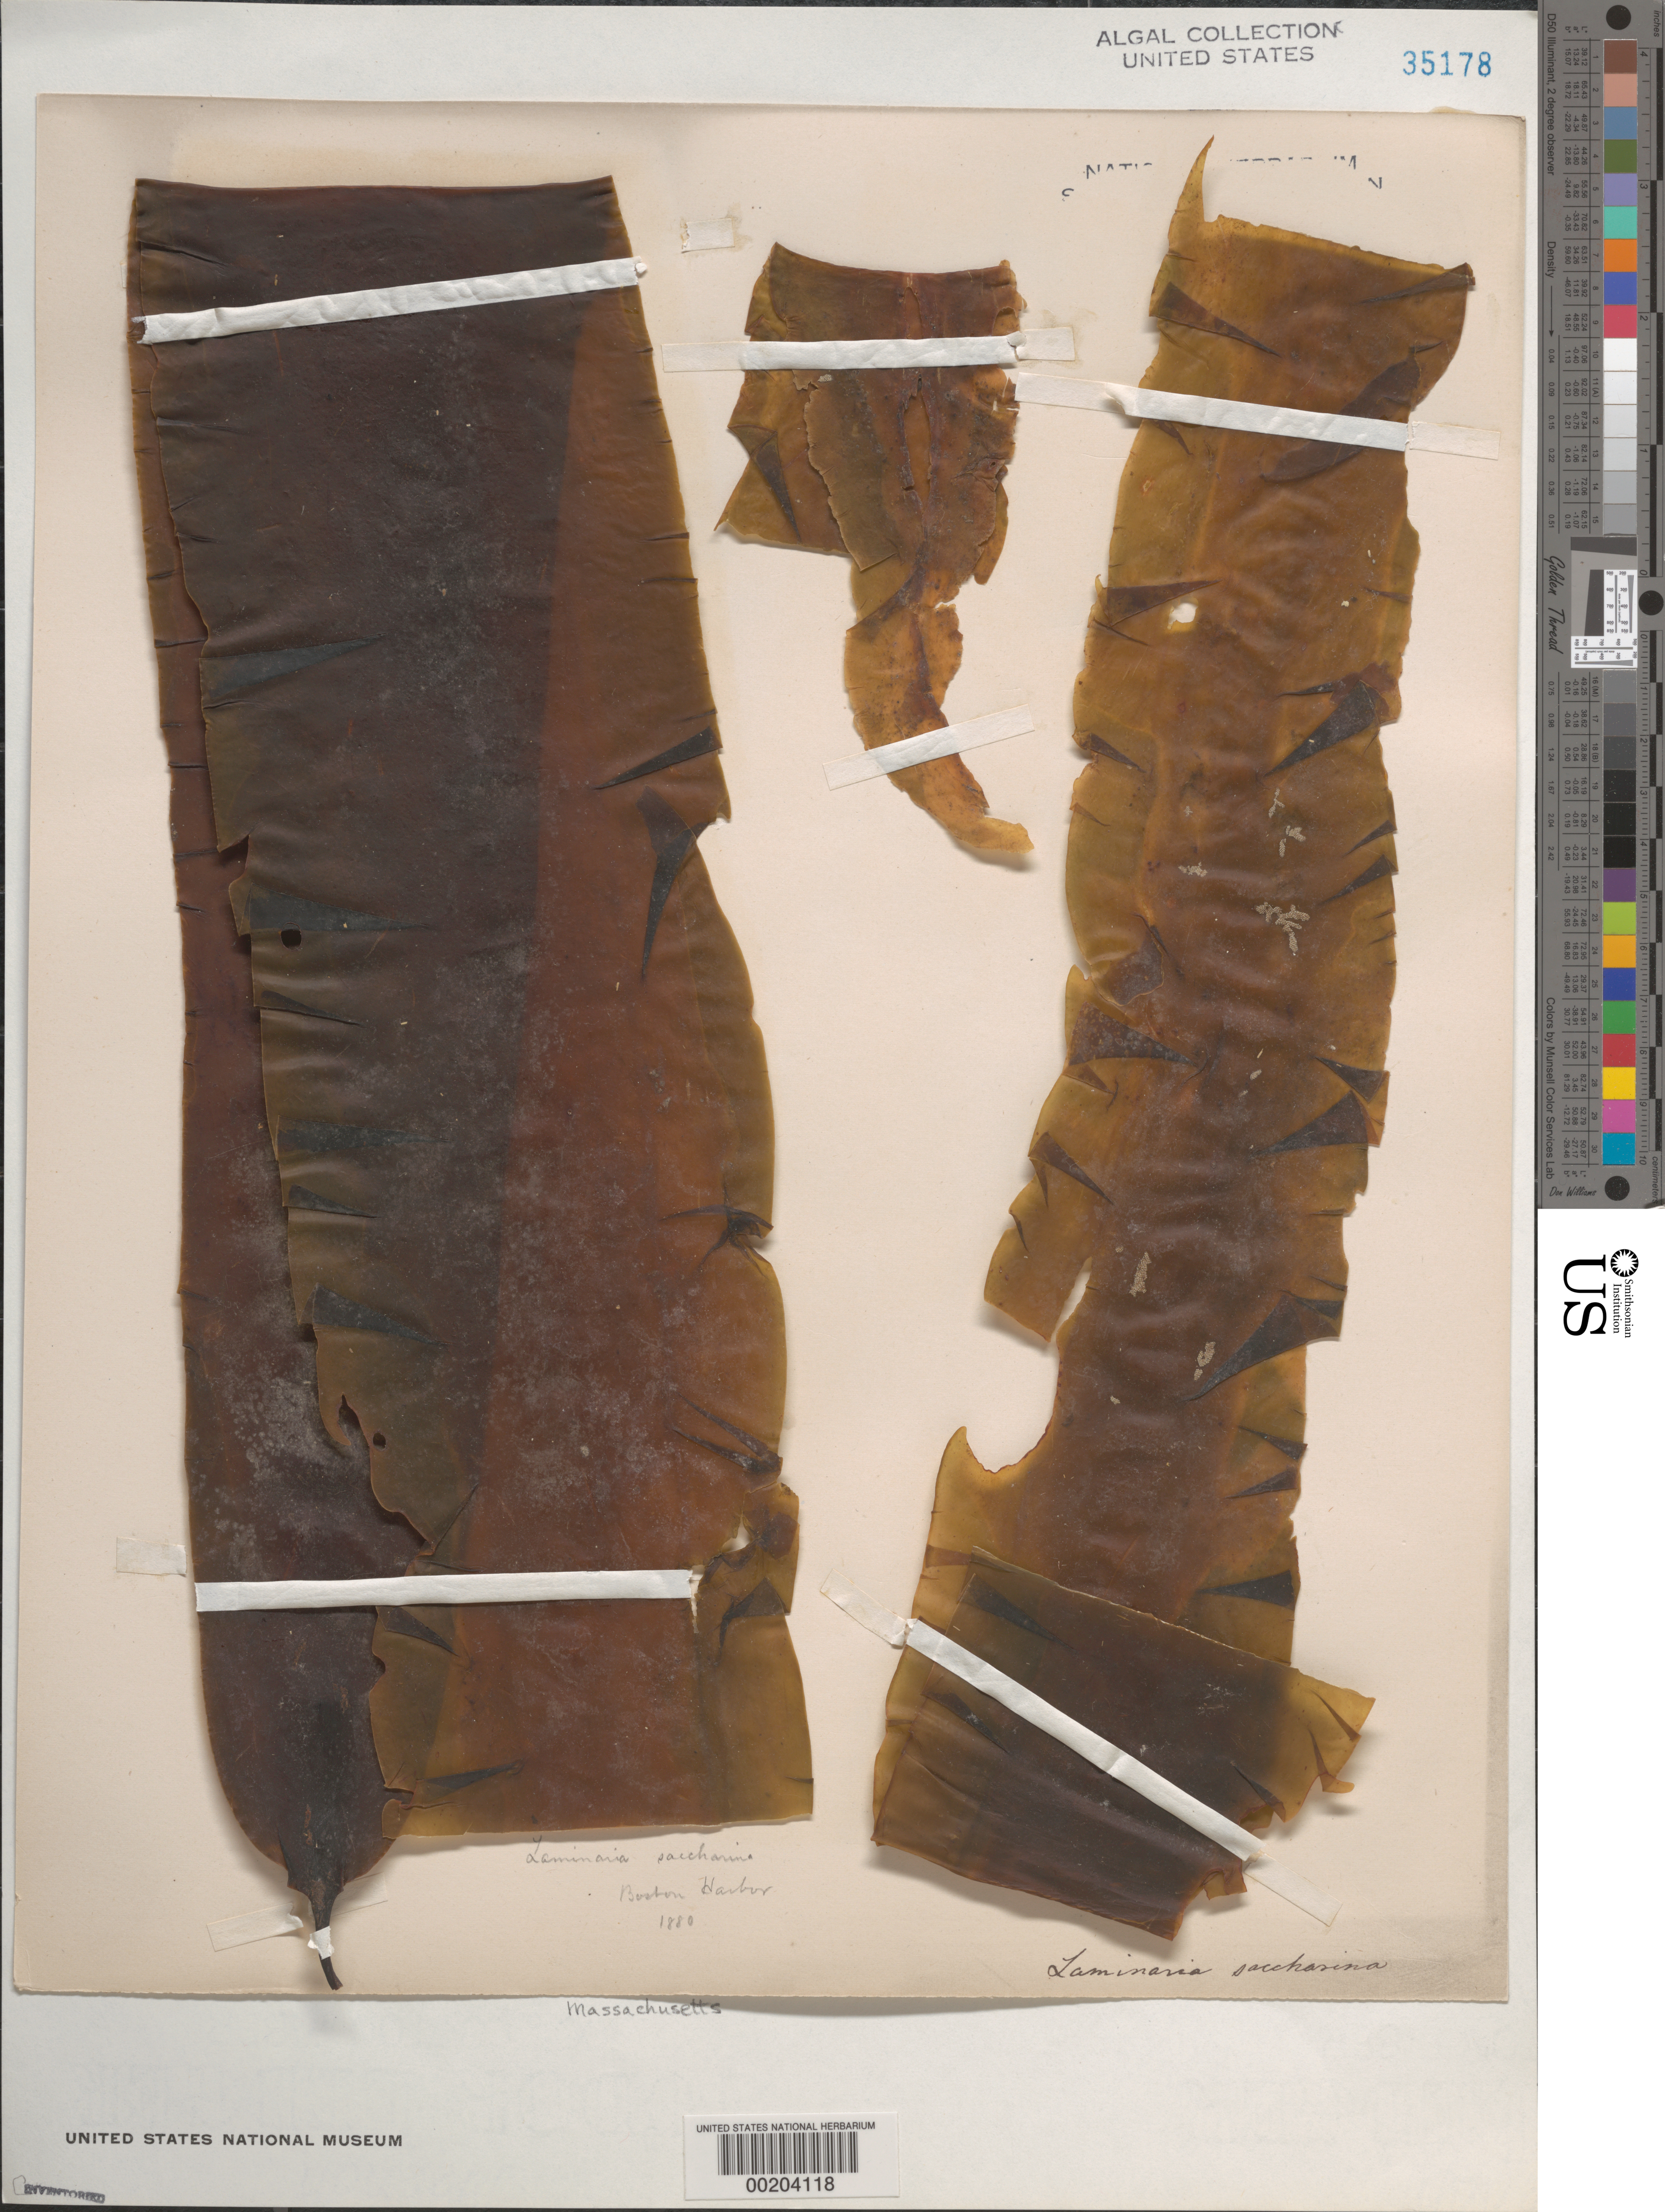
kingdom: Chromista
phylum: Ochrophyta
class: Phaeophyceae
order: Laminariales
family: Laminariaceae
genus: Saccharina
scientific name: Saccharina latissima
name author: C.E. Lane et al.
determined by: Algae name updating Project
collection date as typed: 1880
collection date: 1880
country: United States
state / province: Massachusetts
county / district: Suffolk County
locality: Boston Harbor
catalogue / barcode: US 35178